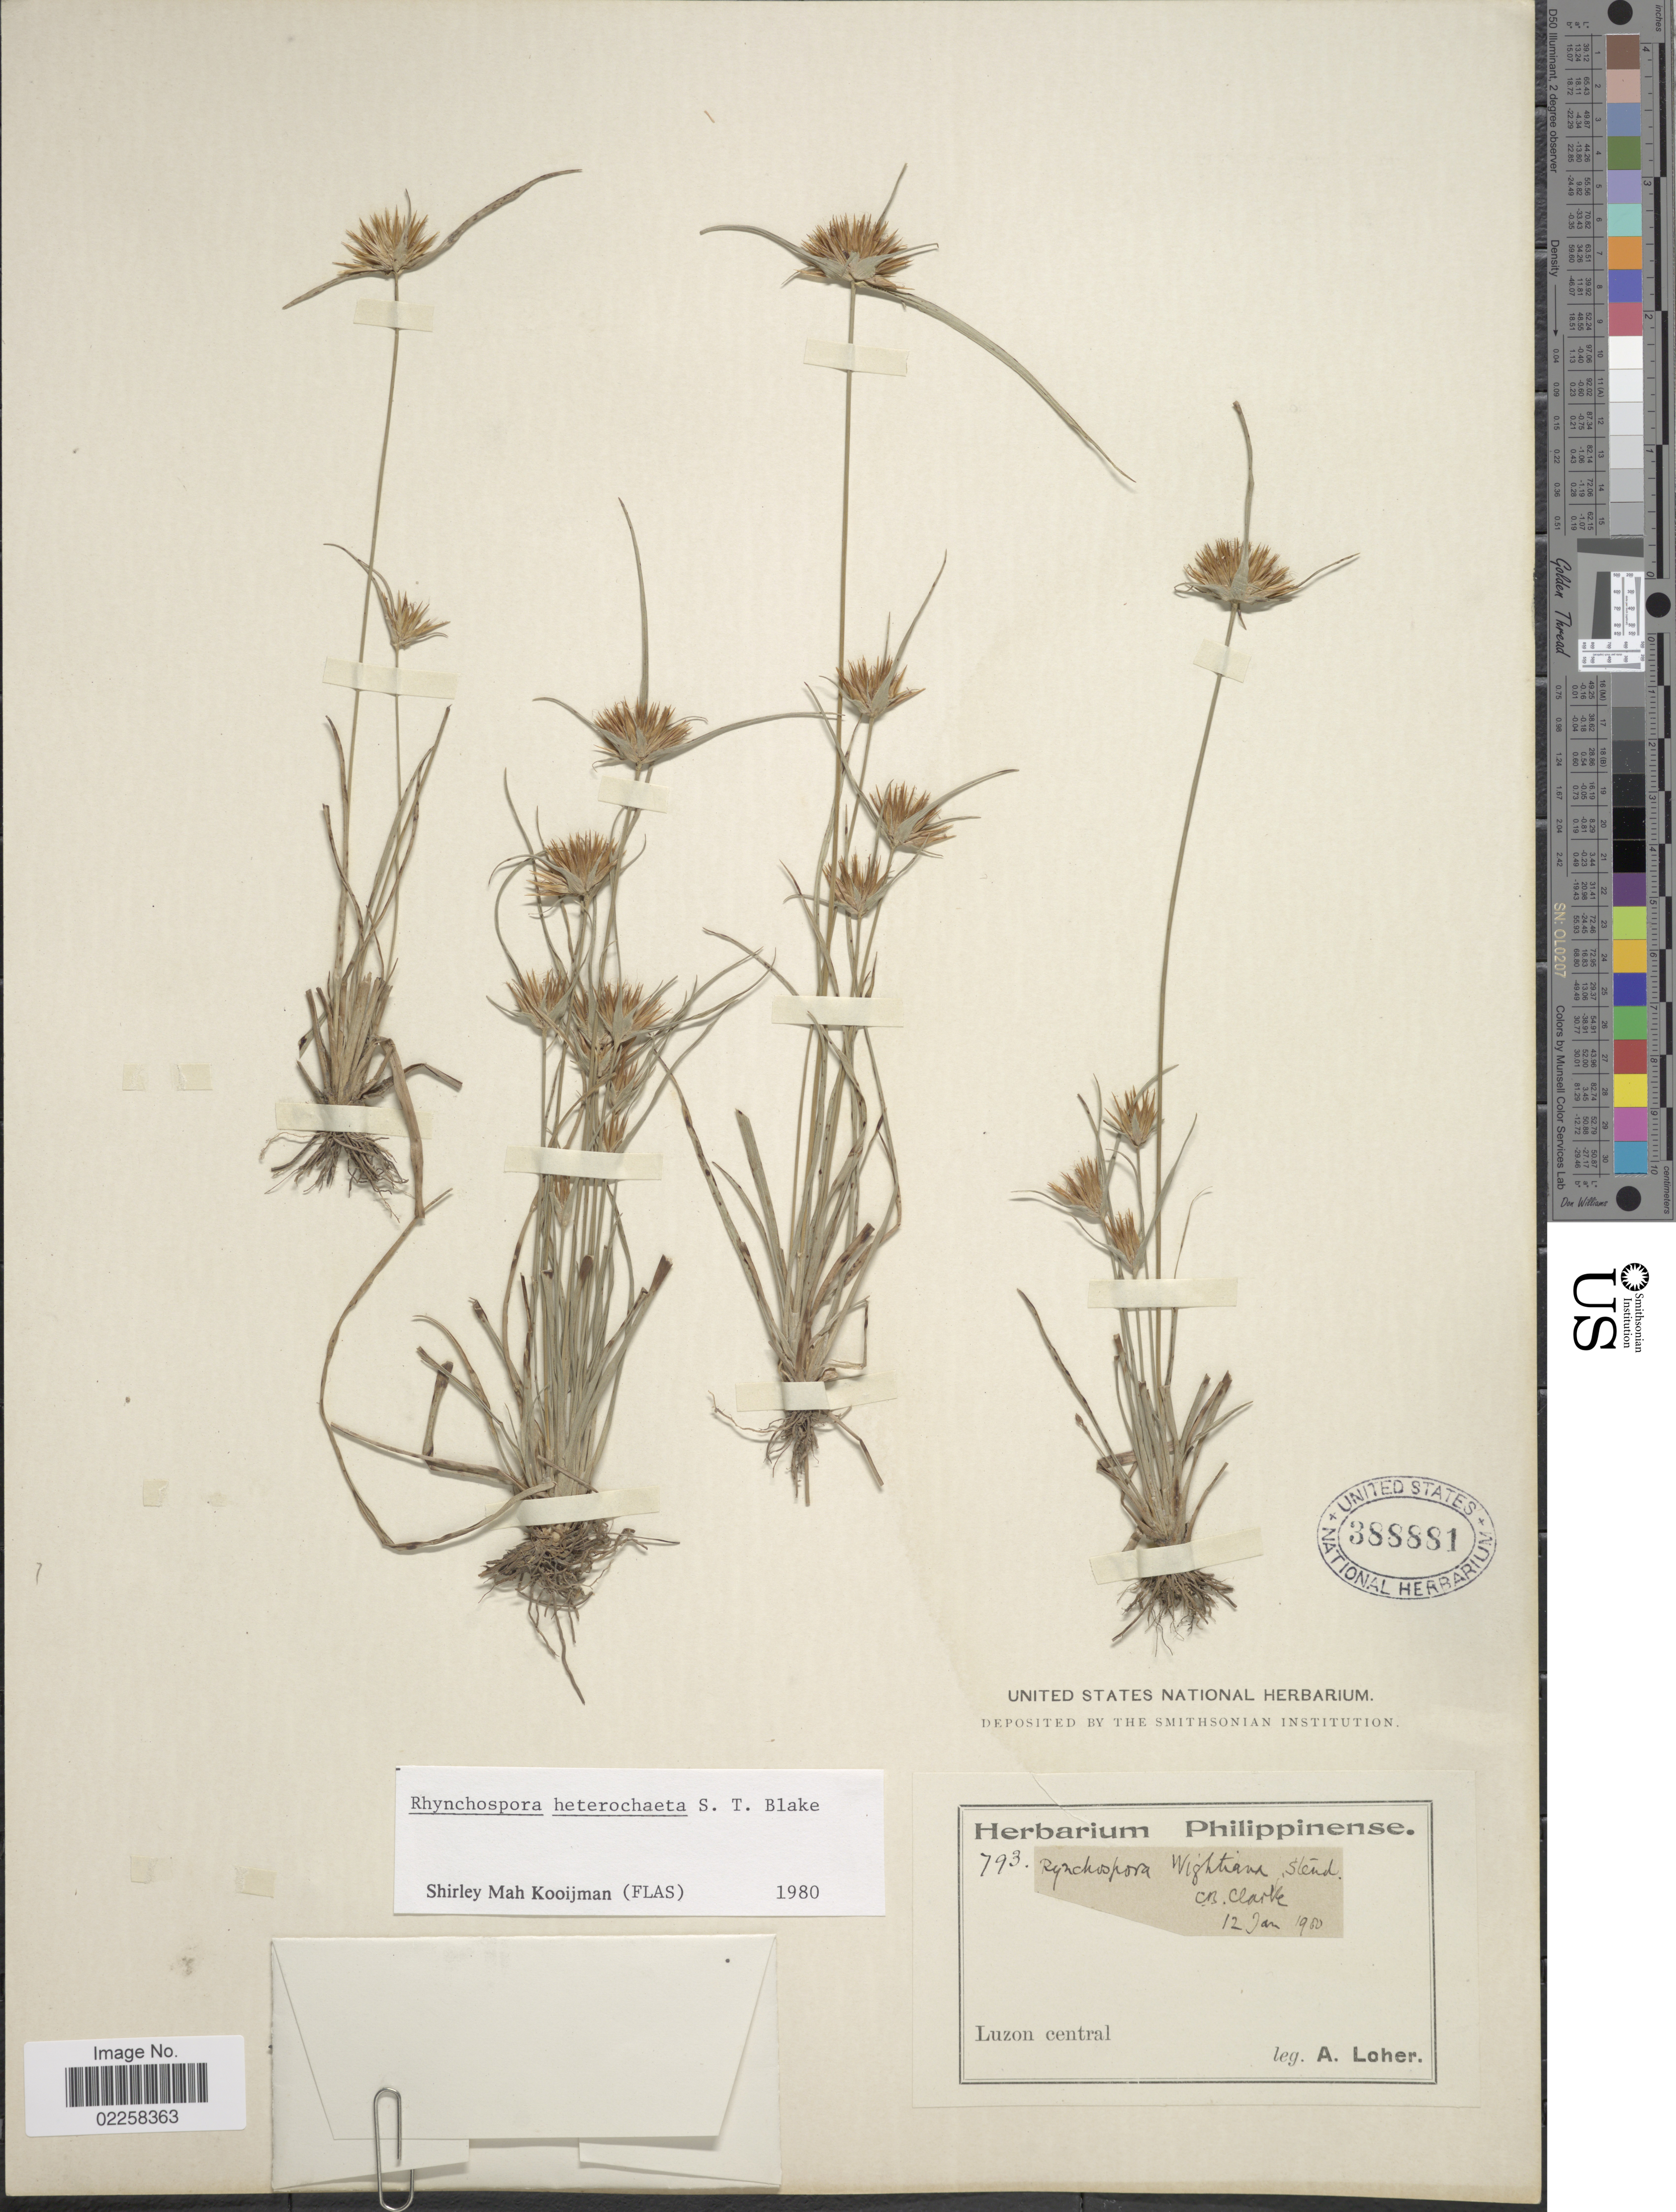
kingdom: Plantae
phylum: Tracheophyta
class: Liliopsida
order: Poales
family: Cyperaceae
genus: Rhynchospora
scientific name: Rhynchospora heterochaeta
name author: S.T. Blake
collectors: A. Loher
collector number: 793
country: Philippines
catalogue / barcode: US 388881